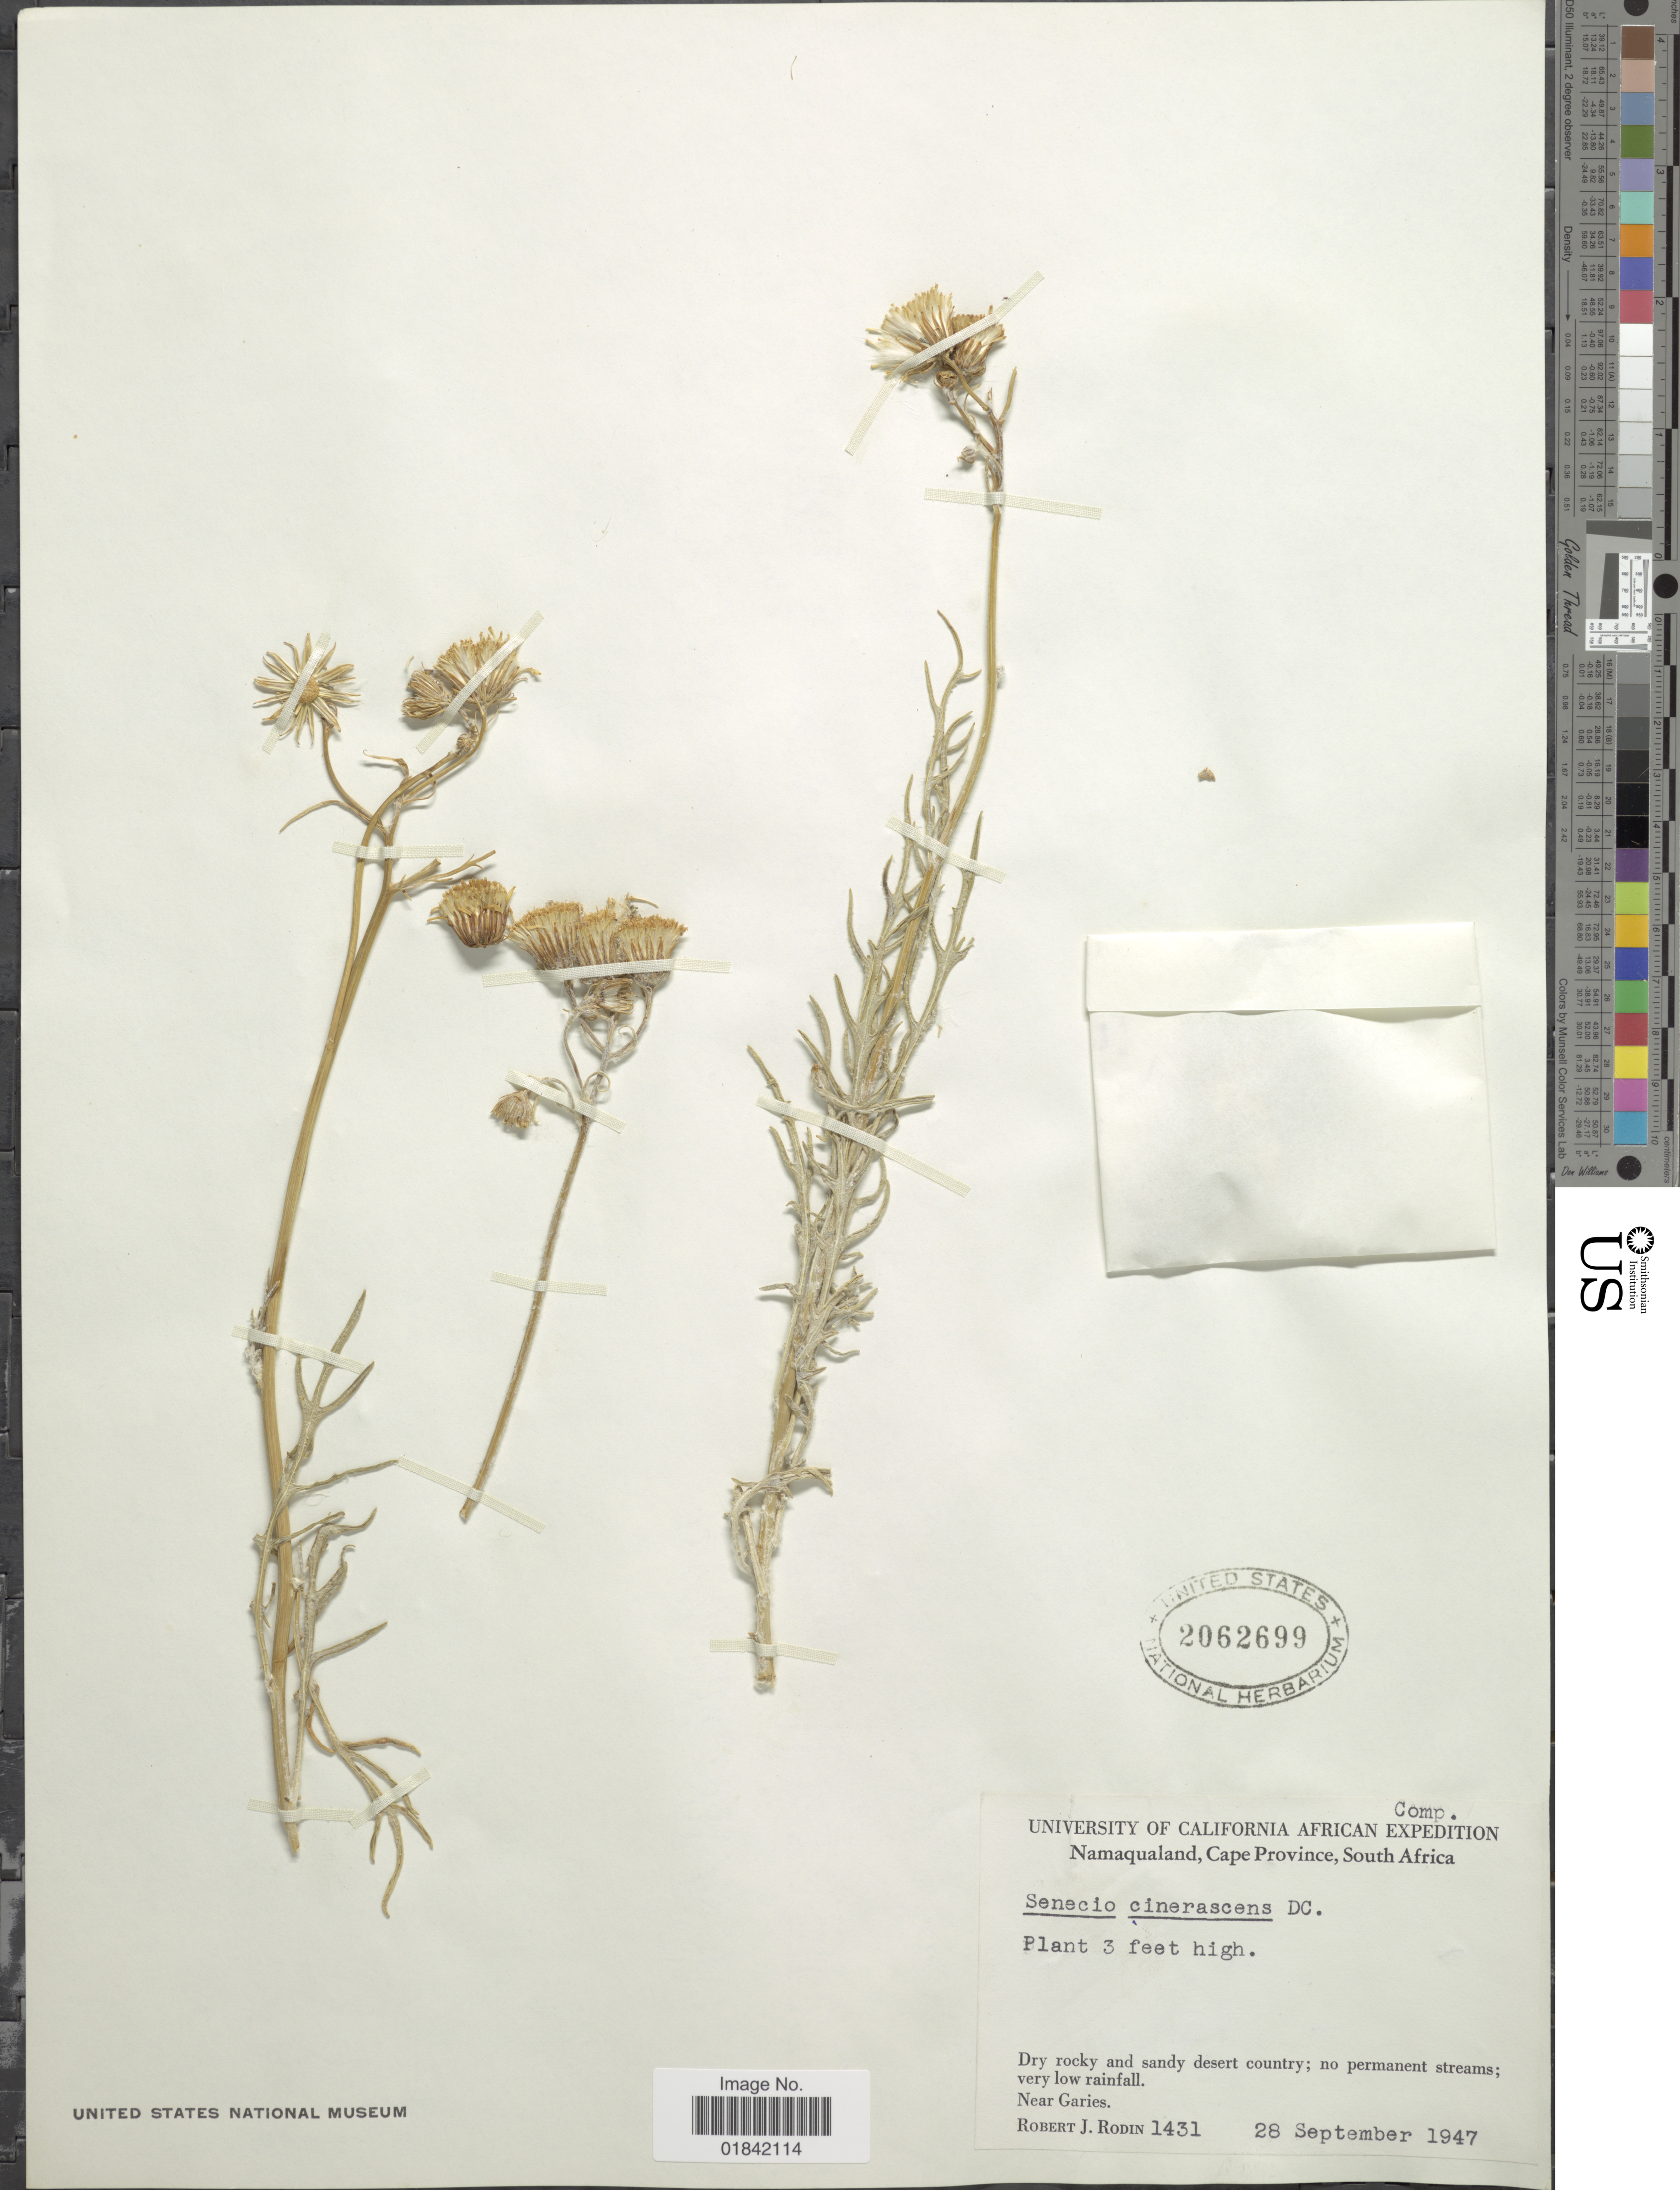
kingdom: Plantae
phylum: Tracheophyta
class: Magnoliopsida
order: Asterales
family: Asteraceae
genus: Senecio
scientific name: Senecio cinerascens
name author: Aiton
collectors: R. J. Rodin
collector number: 1431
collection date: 1947-09-28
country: South Africa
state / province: Northern Cape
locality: Namaqualand, Near Garies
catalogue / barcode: US 2062699